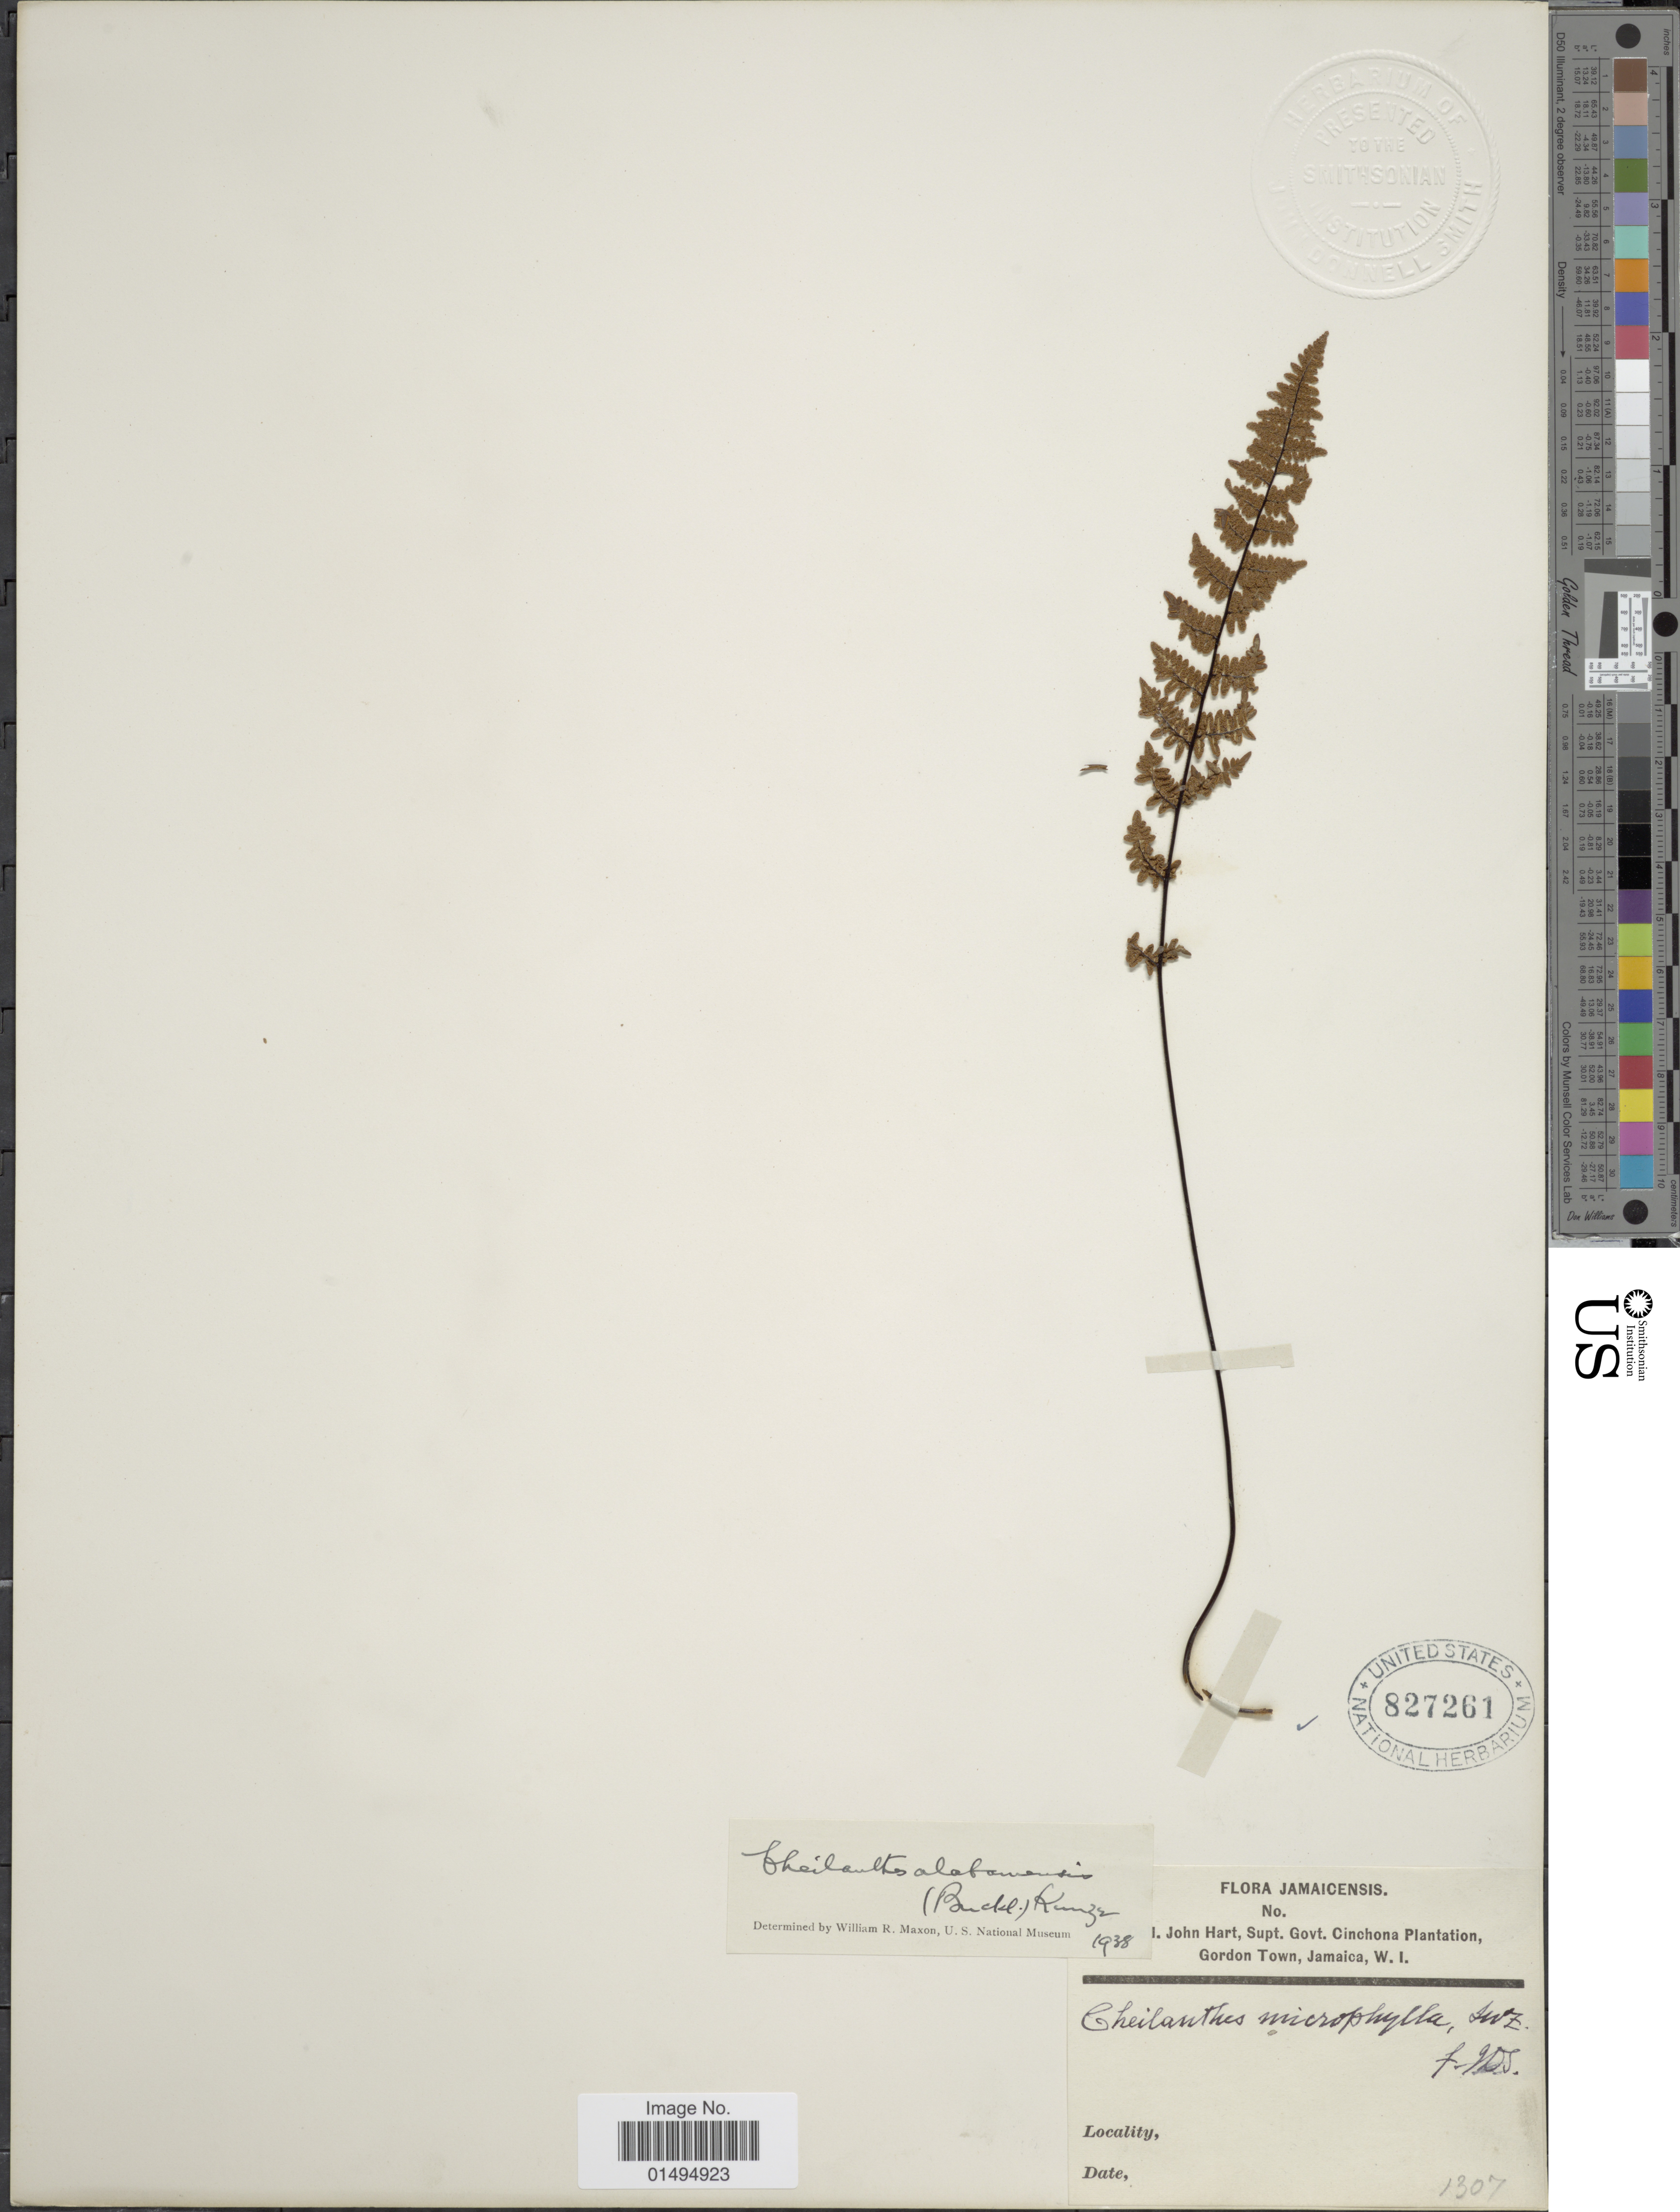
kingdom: Plantae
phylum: Tracheophyta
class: Polypodiopsida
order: Polypodiales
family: Pteridaceae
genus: Myriopteris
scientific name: Myriopteris alabamensis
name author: (Buckley) Grusz & Windham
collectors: J. H. Hart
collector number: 1307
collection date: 1938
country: Jamaica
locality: Supt. Govt. Cinchone Plantation, Gordon Tow, W.I. Jamaicensis.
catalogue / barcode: US 827261